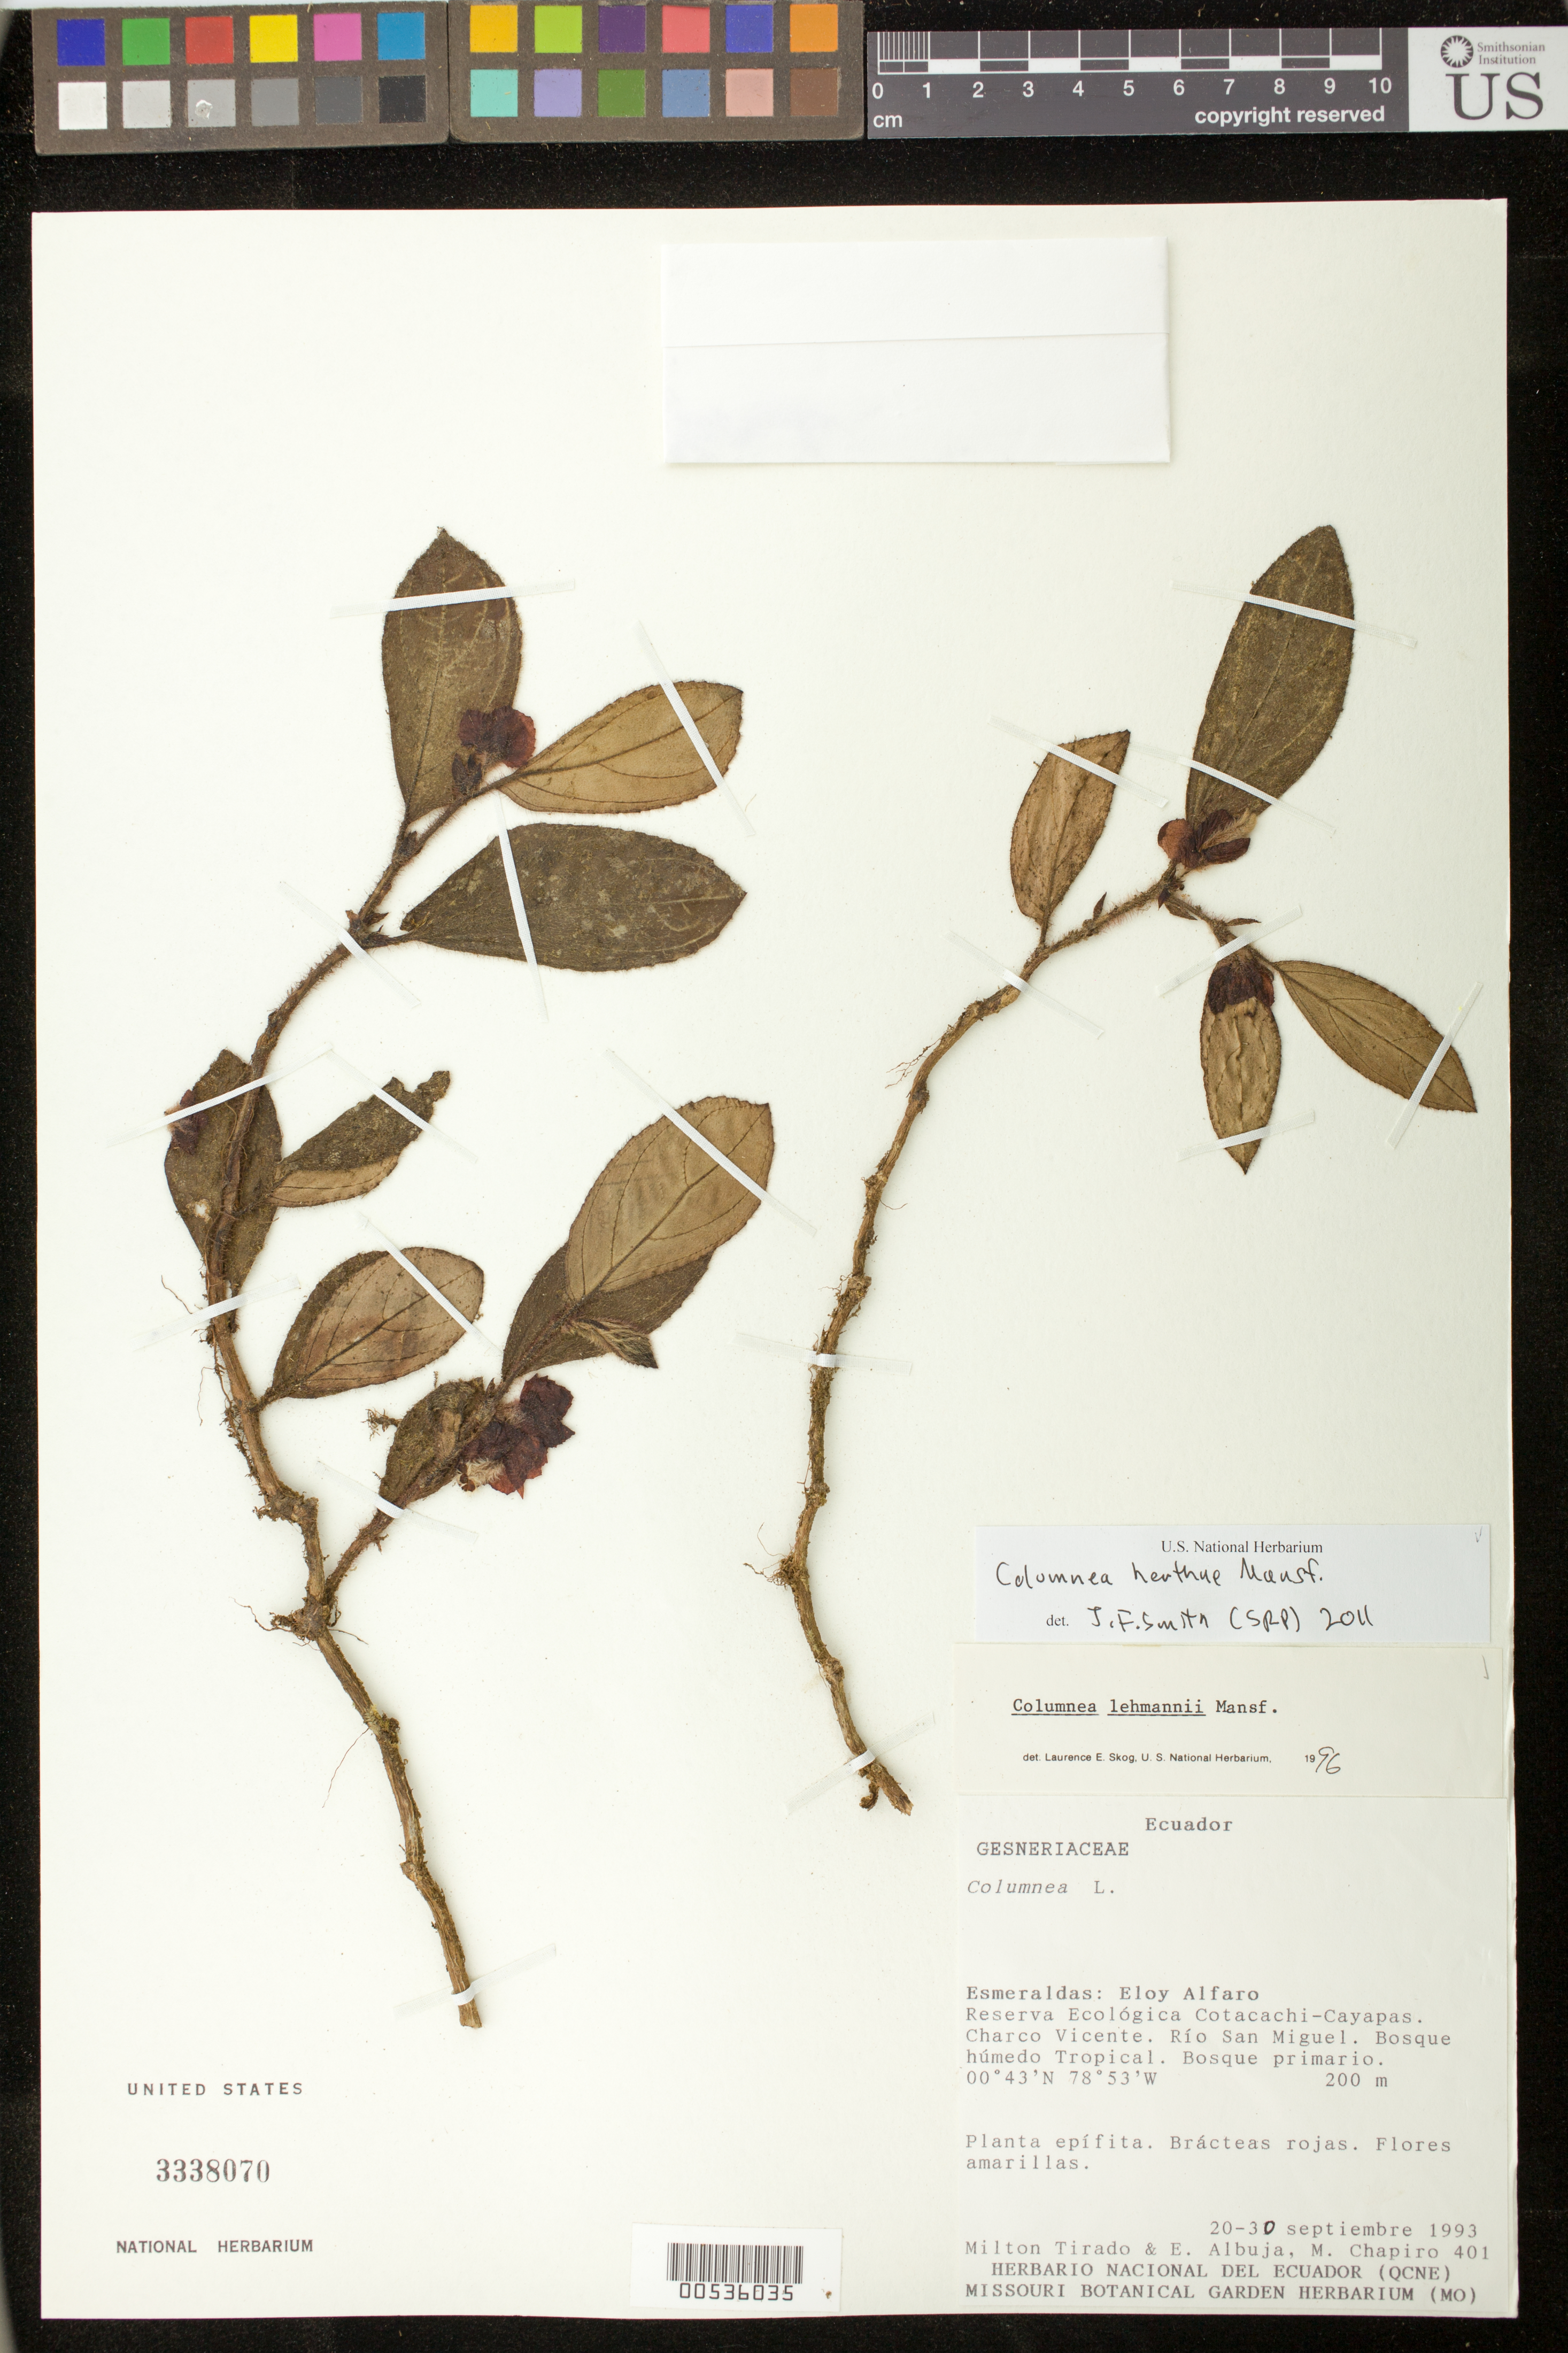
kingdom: Plantae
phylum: Tracheophyta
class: Magnoliopsida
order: Lamiales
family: Gesneriaceae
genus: Columnea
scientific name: Columnea herthae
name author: Mansf.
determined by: Smith, J. F.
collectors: M. Tirado, E. Albuja & M. Chapiro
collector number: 401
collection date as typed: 20-30 Sep 1993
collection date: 1993-09-20/1993-09-30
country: Ecuador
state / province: Esmeraldas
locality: Eloy Alfaro. Reserva Ecológica Cotacachi-Cayapas; Charco Vicente, Río San Miguel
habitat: Bosque húmedo tropical; bosque primario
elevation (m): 200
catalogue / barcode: US 3338070